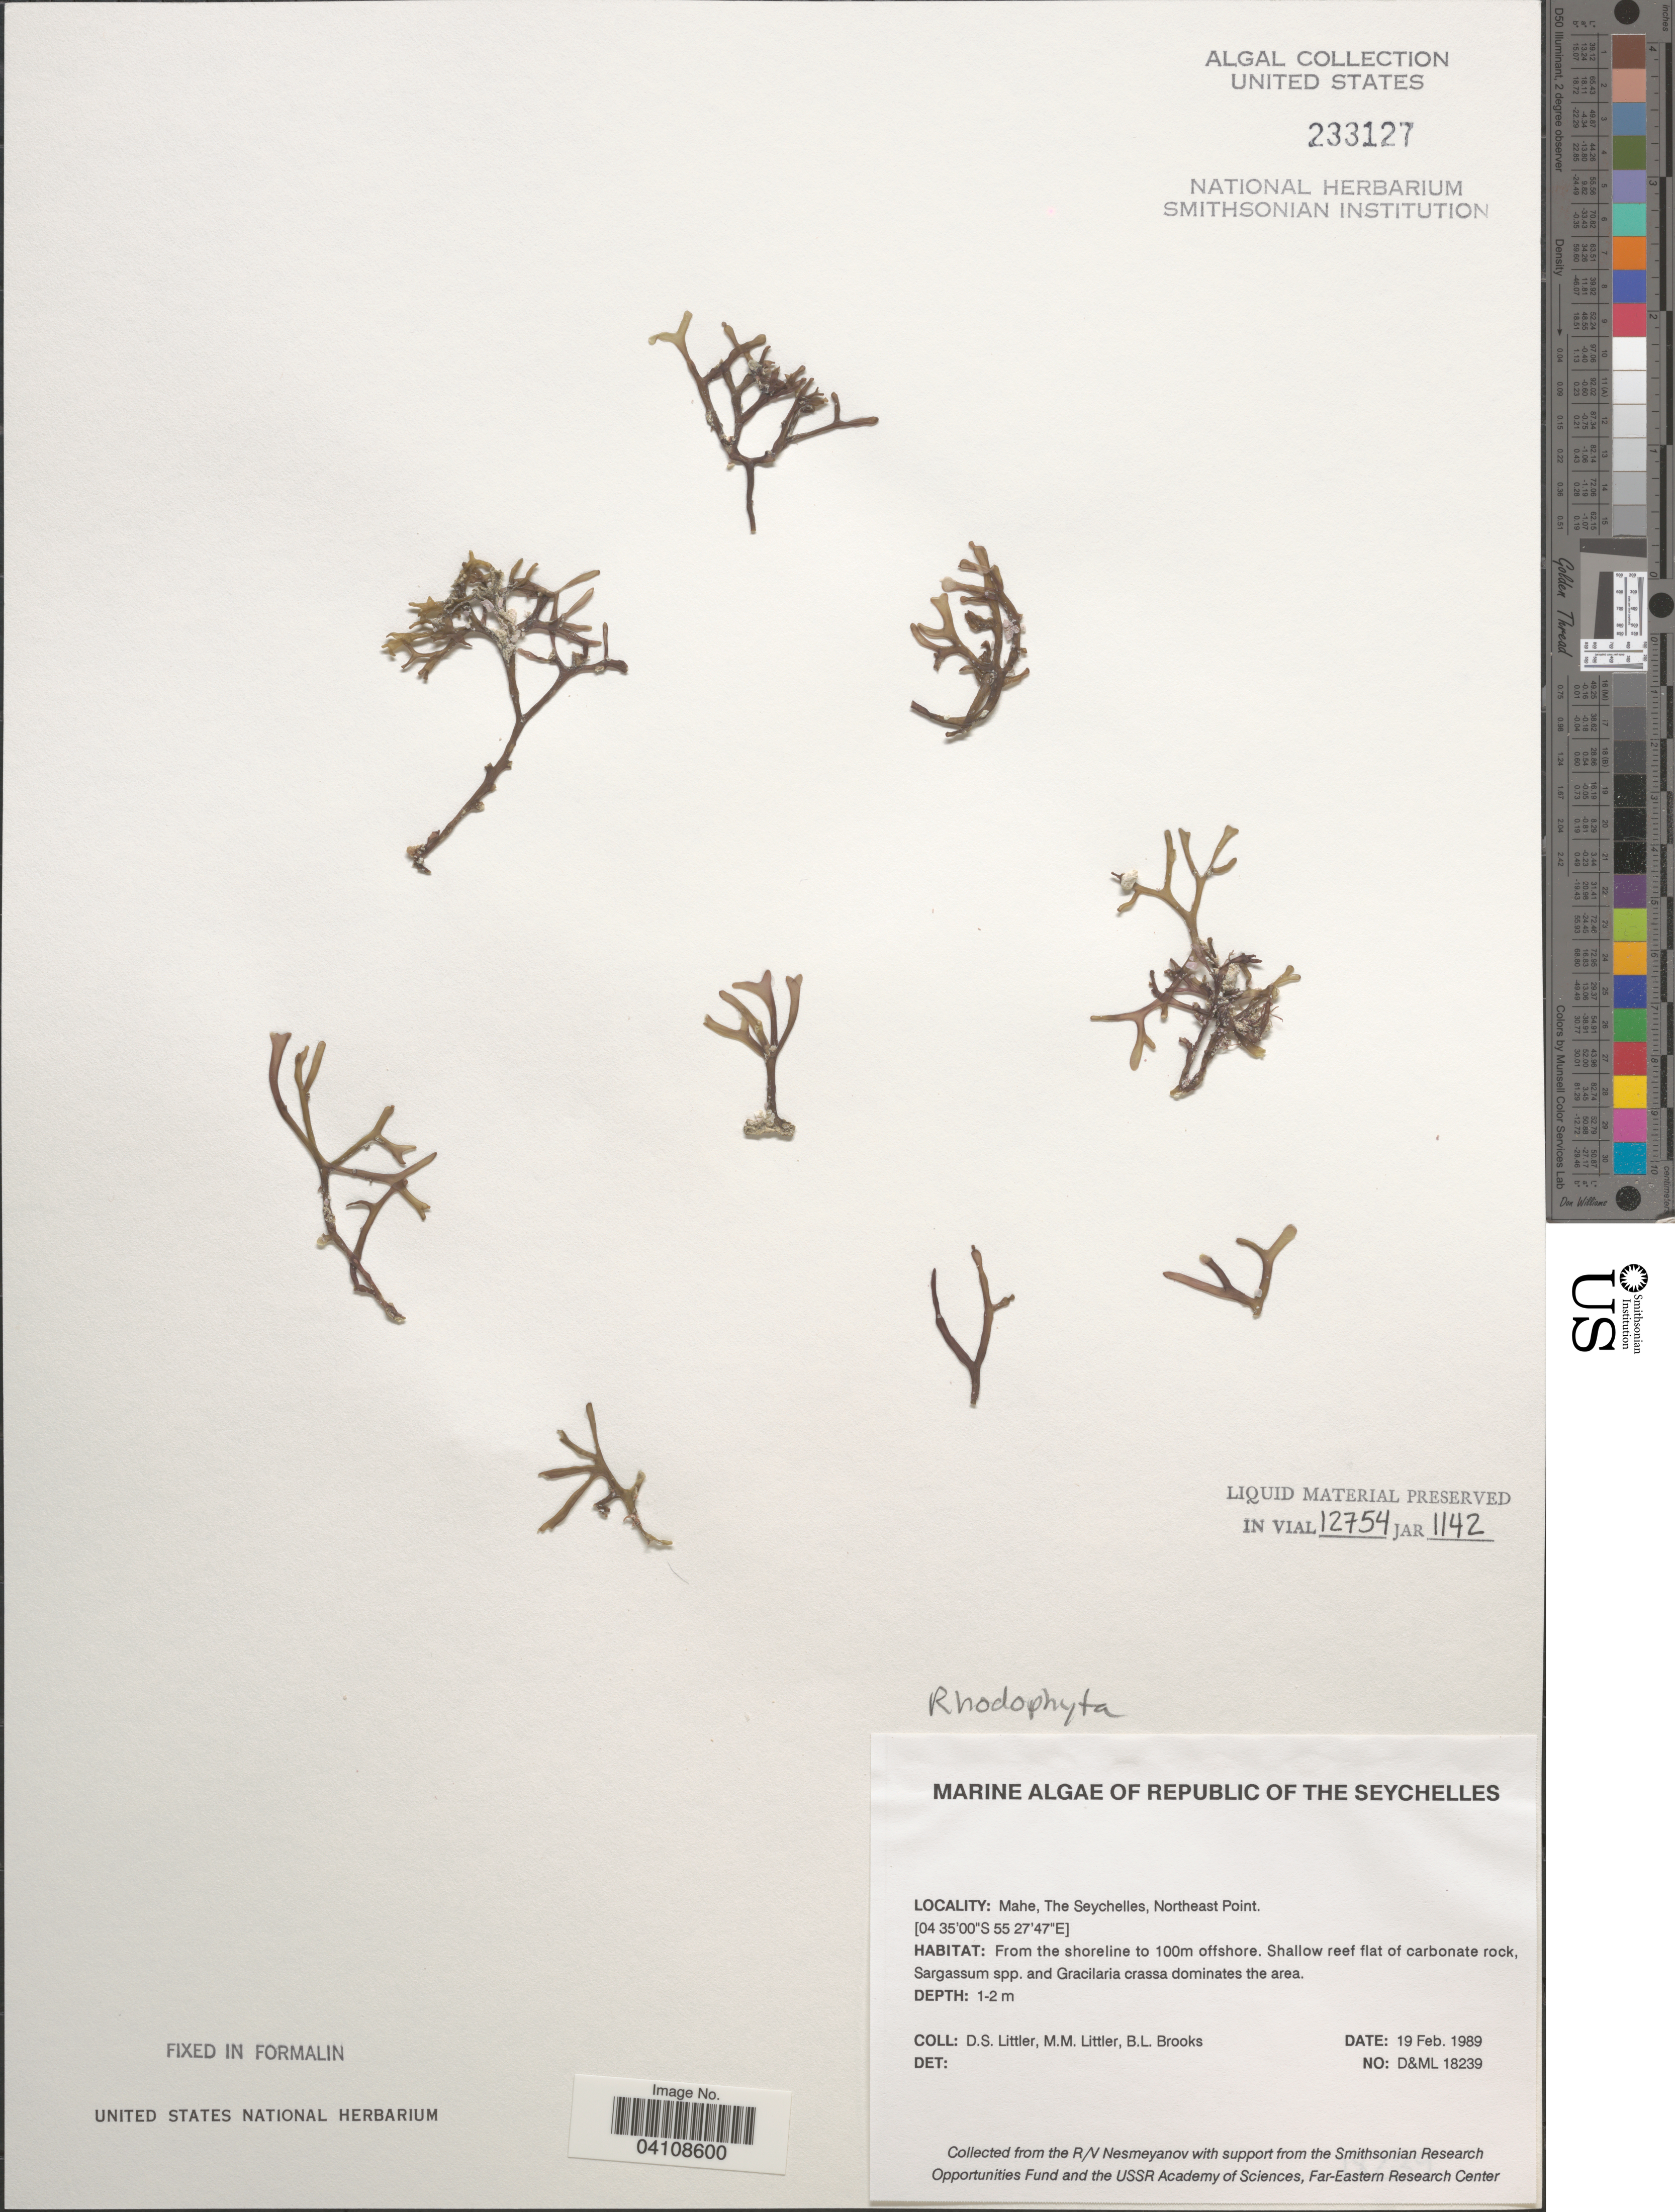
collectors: D. S. Littler & B. Brooks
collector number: D&ML18239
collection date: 1989-02-19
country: Seychelles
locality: Republic of The Seychelles. Mahe, Northeast Point. From the shoreline to 100m offshore.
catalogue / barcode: US 233127